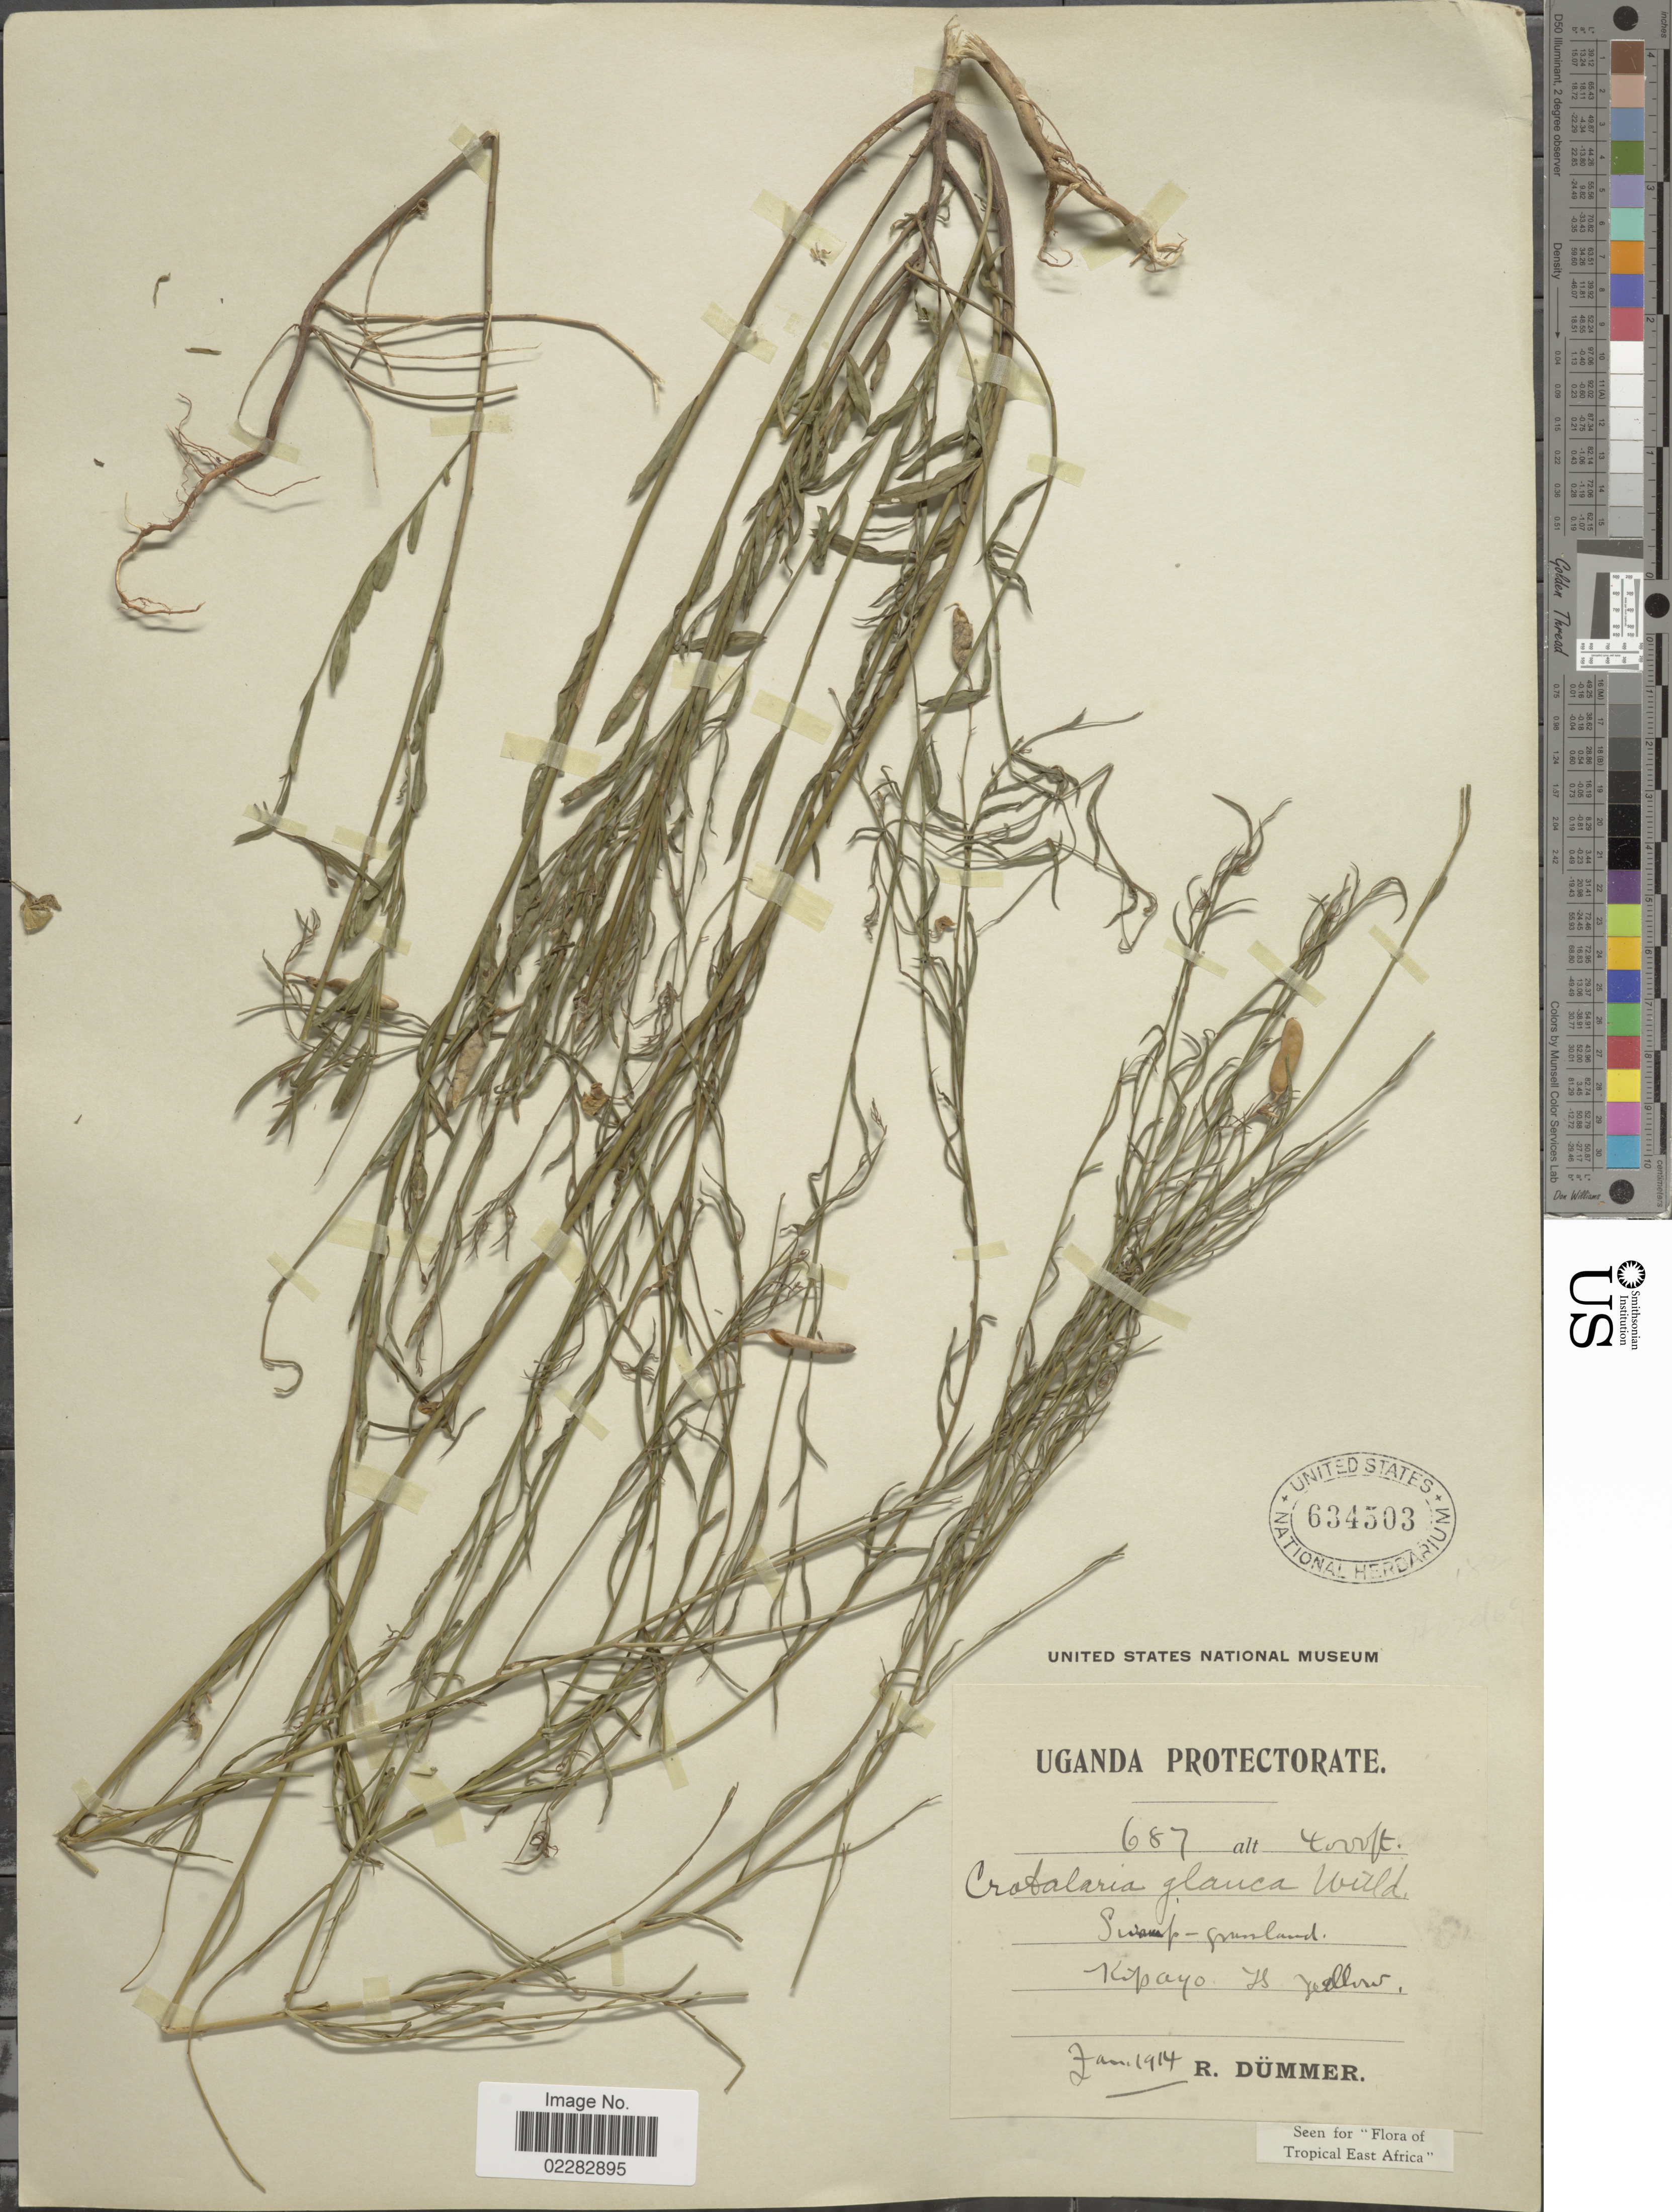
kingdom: Plantae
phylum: Tracheophyta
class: Magnoliopsida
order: Fabales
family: Fabaceae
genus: Crotalaria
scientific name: Crotalaria glauca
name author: Willd.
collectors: R. A. Dümmer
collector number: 687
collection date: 1914-01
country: Uganda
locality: Kipayo, swamp-grassland.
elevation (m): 1219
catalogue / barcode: US 634503